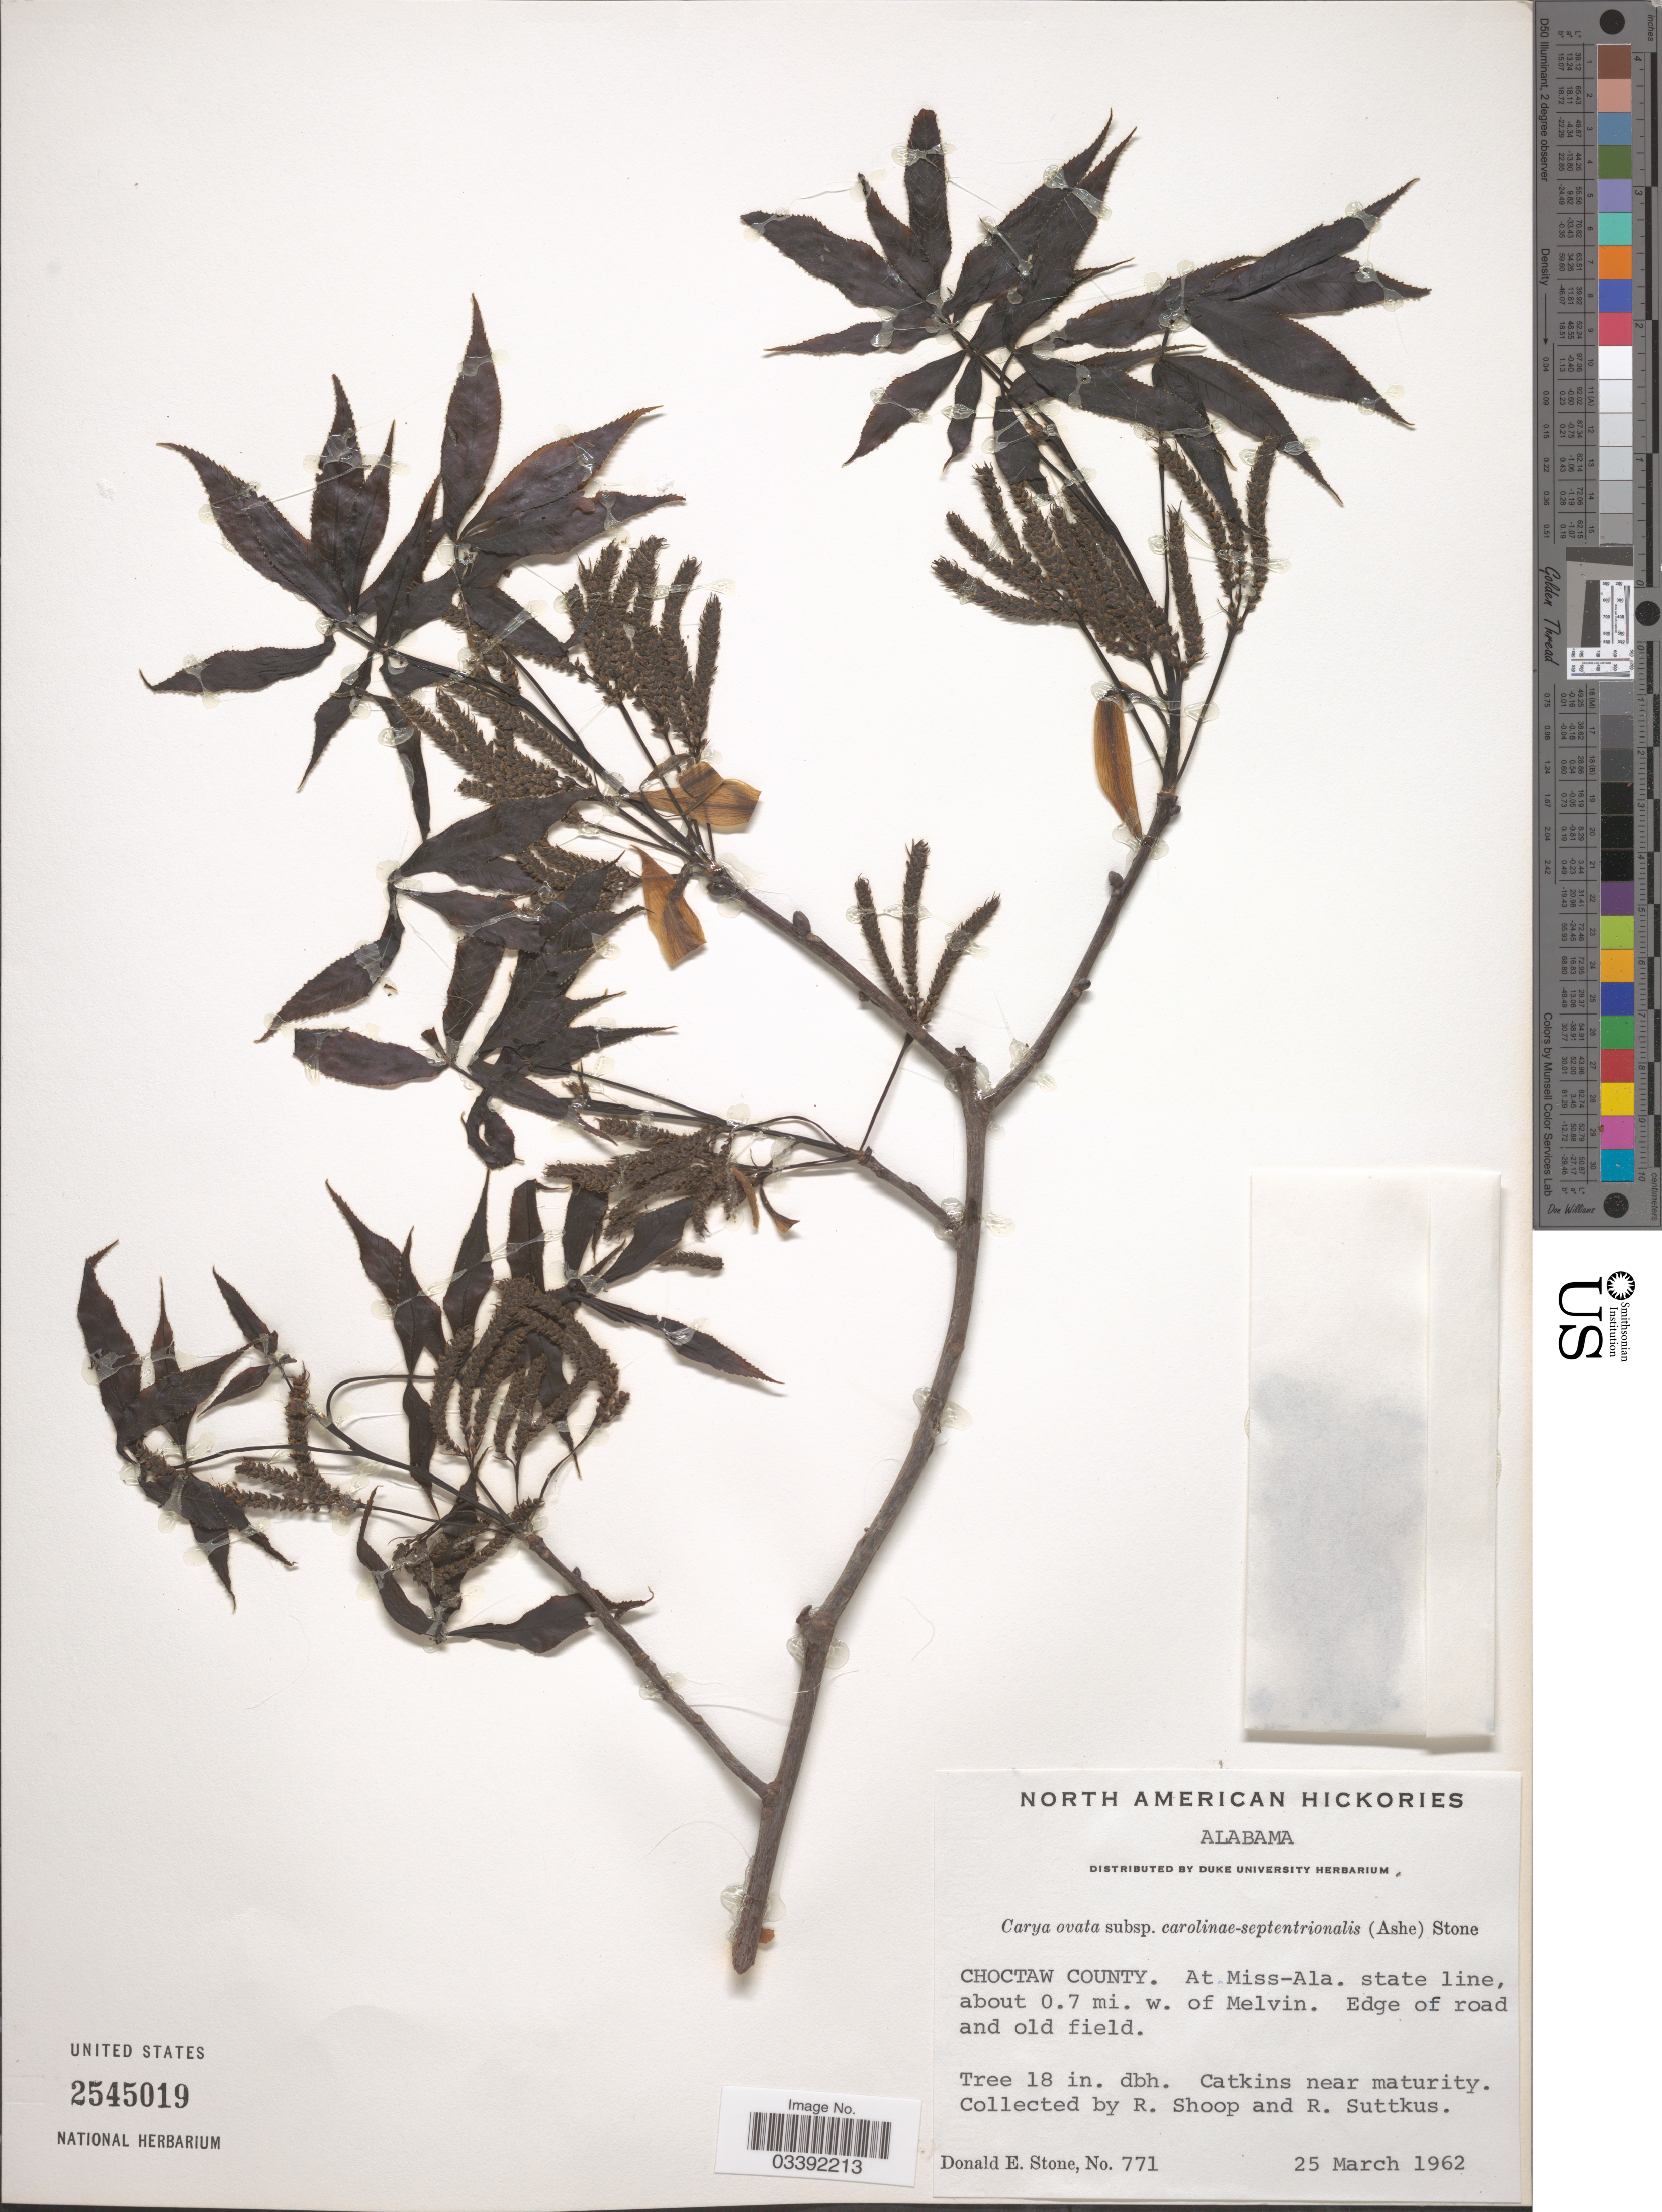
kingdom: Plantae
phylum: Tracheophyta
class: Magnoliopsida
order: Fagales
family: Juglandaceae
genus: Carya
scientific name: Carya ovata subsp. carolinae-septentrionalis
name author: (Ashe) Engl. & Graebn.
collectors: R. Shoop, R. Suttkus & D. Stone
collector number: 771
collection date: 1962-03-25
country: United States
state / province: Alabama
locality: Choctaw County. At Miss-Ala. state line, about 0.7 mi. w. of Melvin. Edge of road and old field.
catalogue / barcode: US 2545019